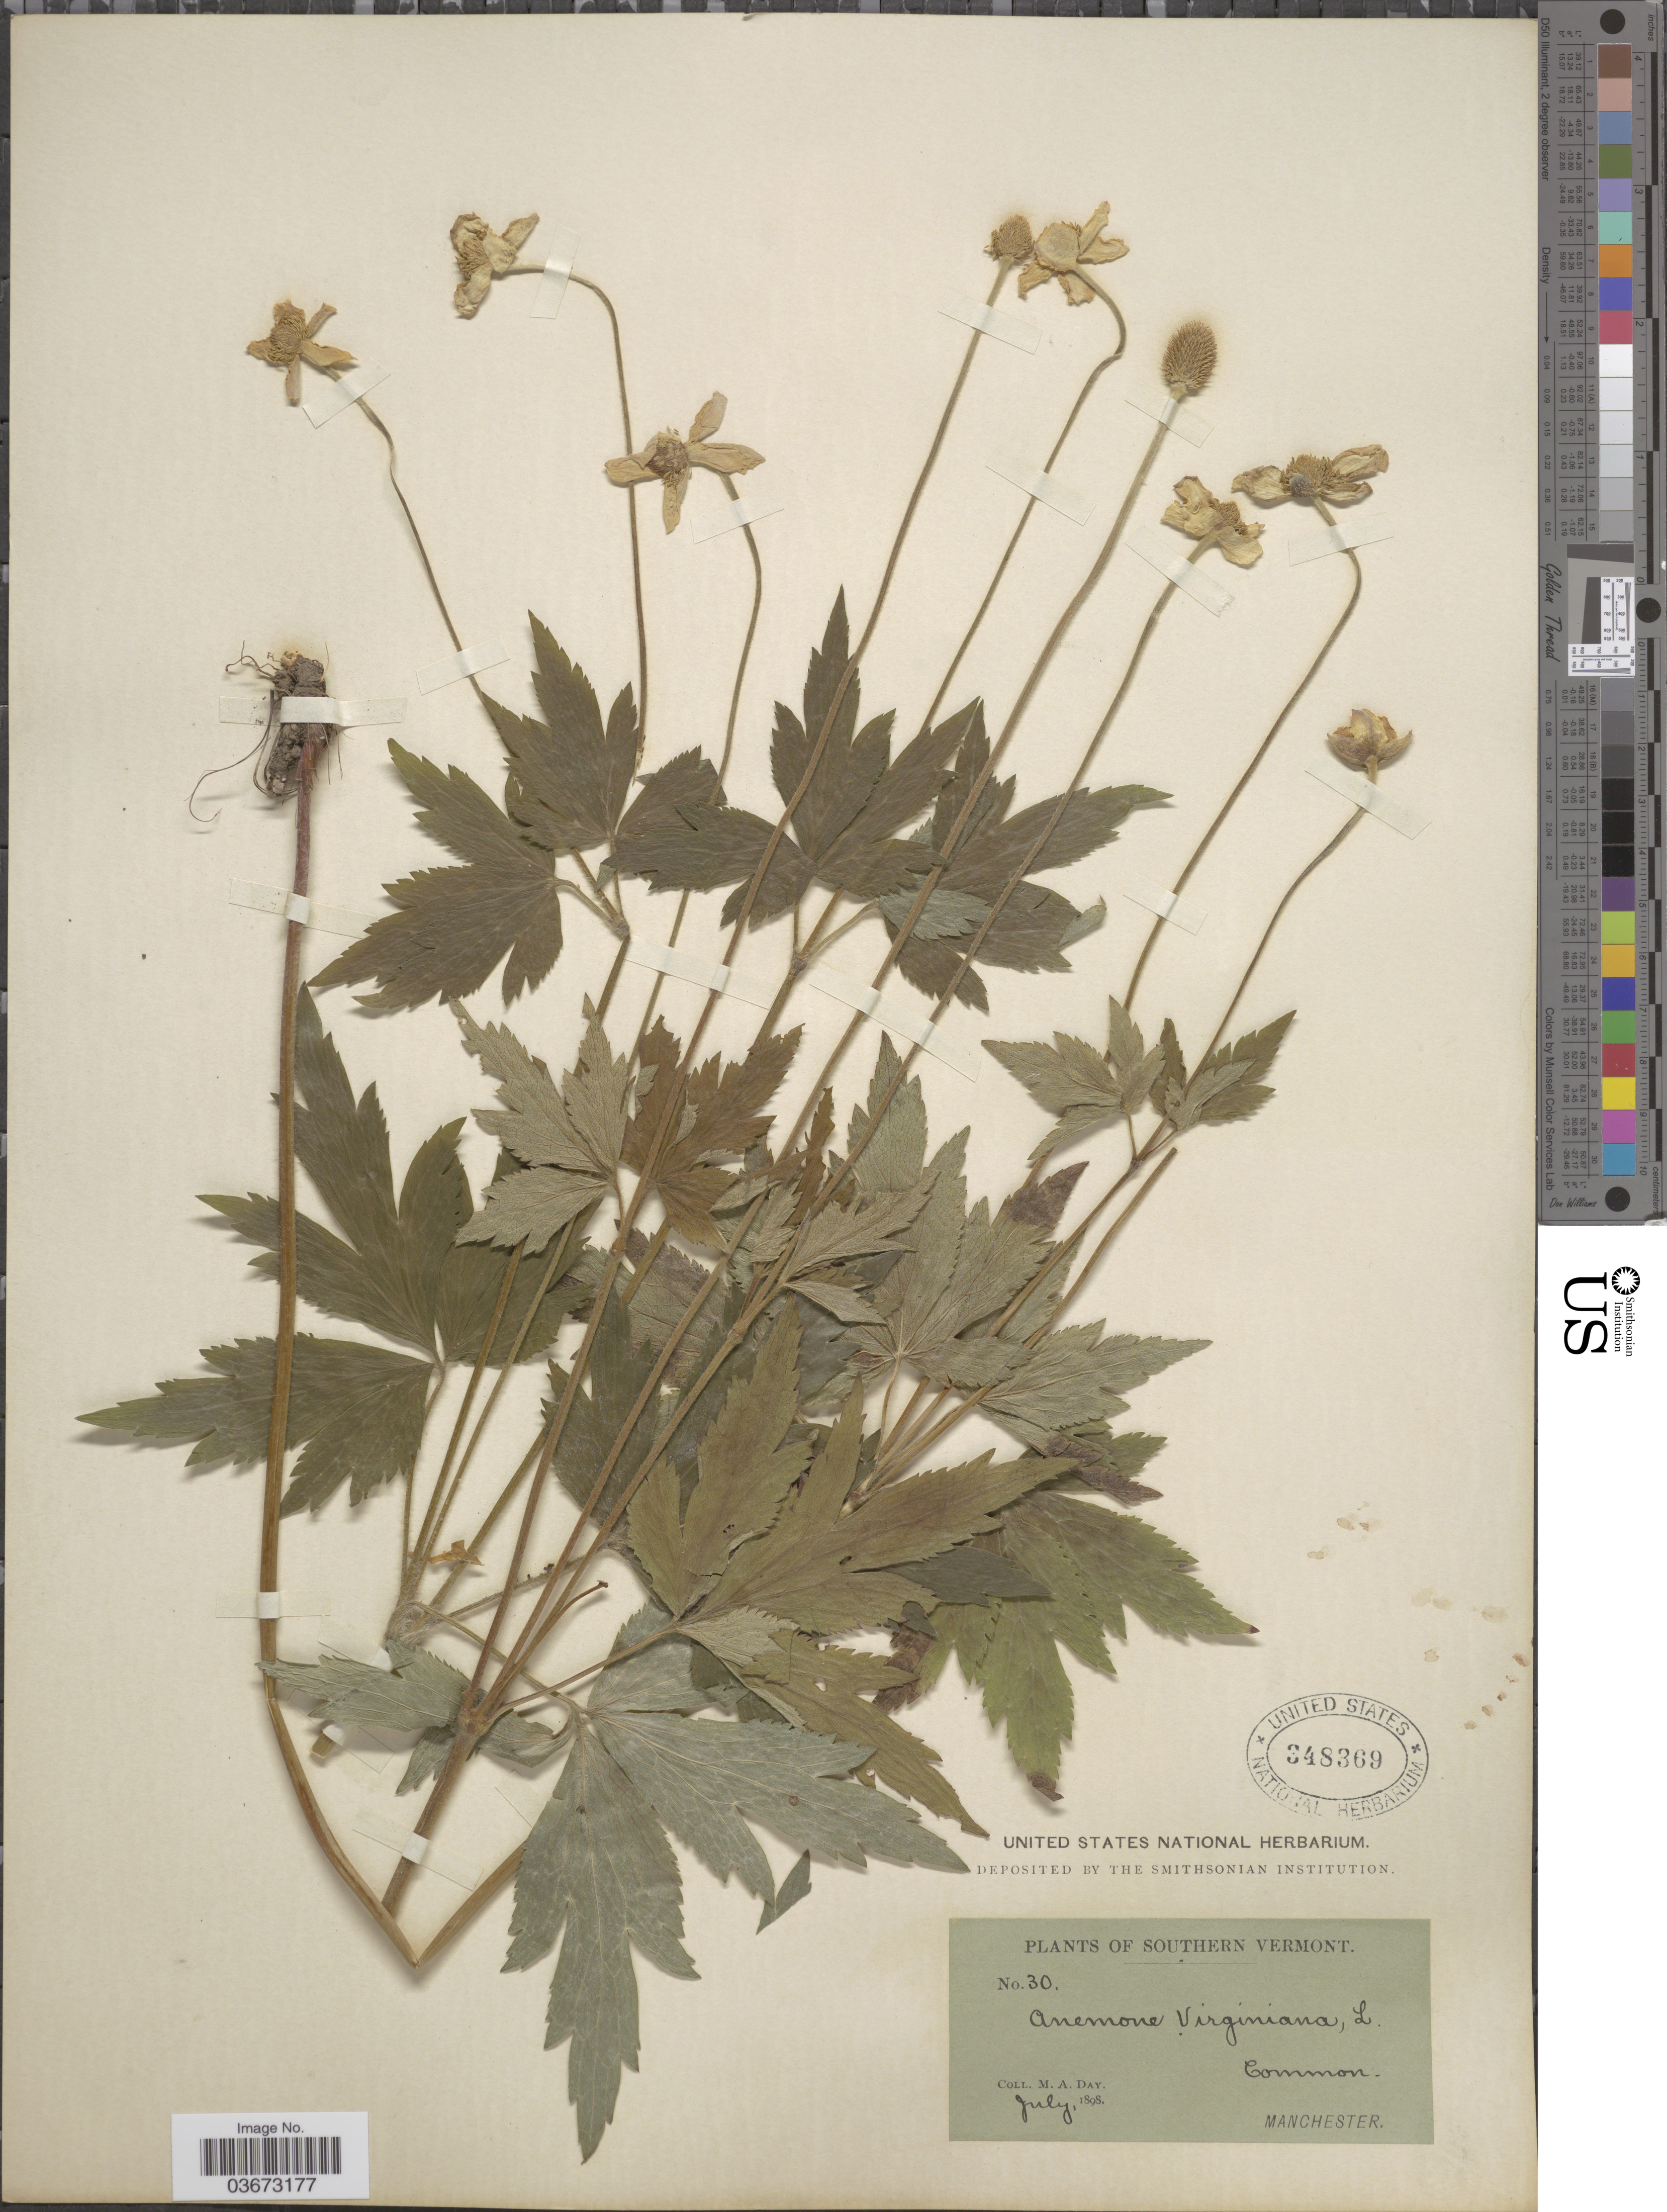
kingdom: Plantae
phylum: Tracheophyta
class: Magnoliopsida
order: Ranunculales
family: Ranunculaceae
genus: Anemone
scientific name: Anemone virginiana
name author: L.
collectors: M. Day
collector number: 30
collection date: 1898-07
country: United States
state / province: Vermont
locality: Southern Vermont. Manchester.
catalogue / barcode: US 348369